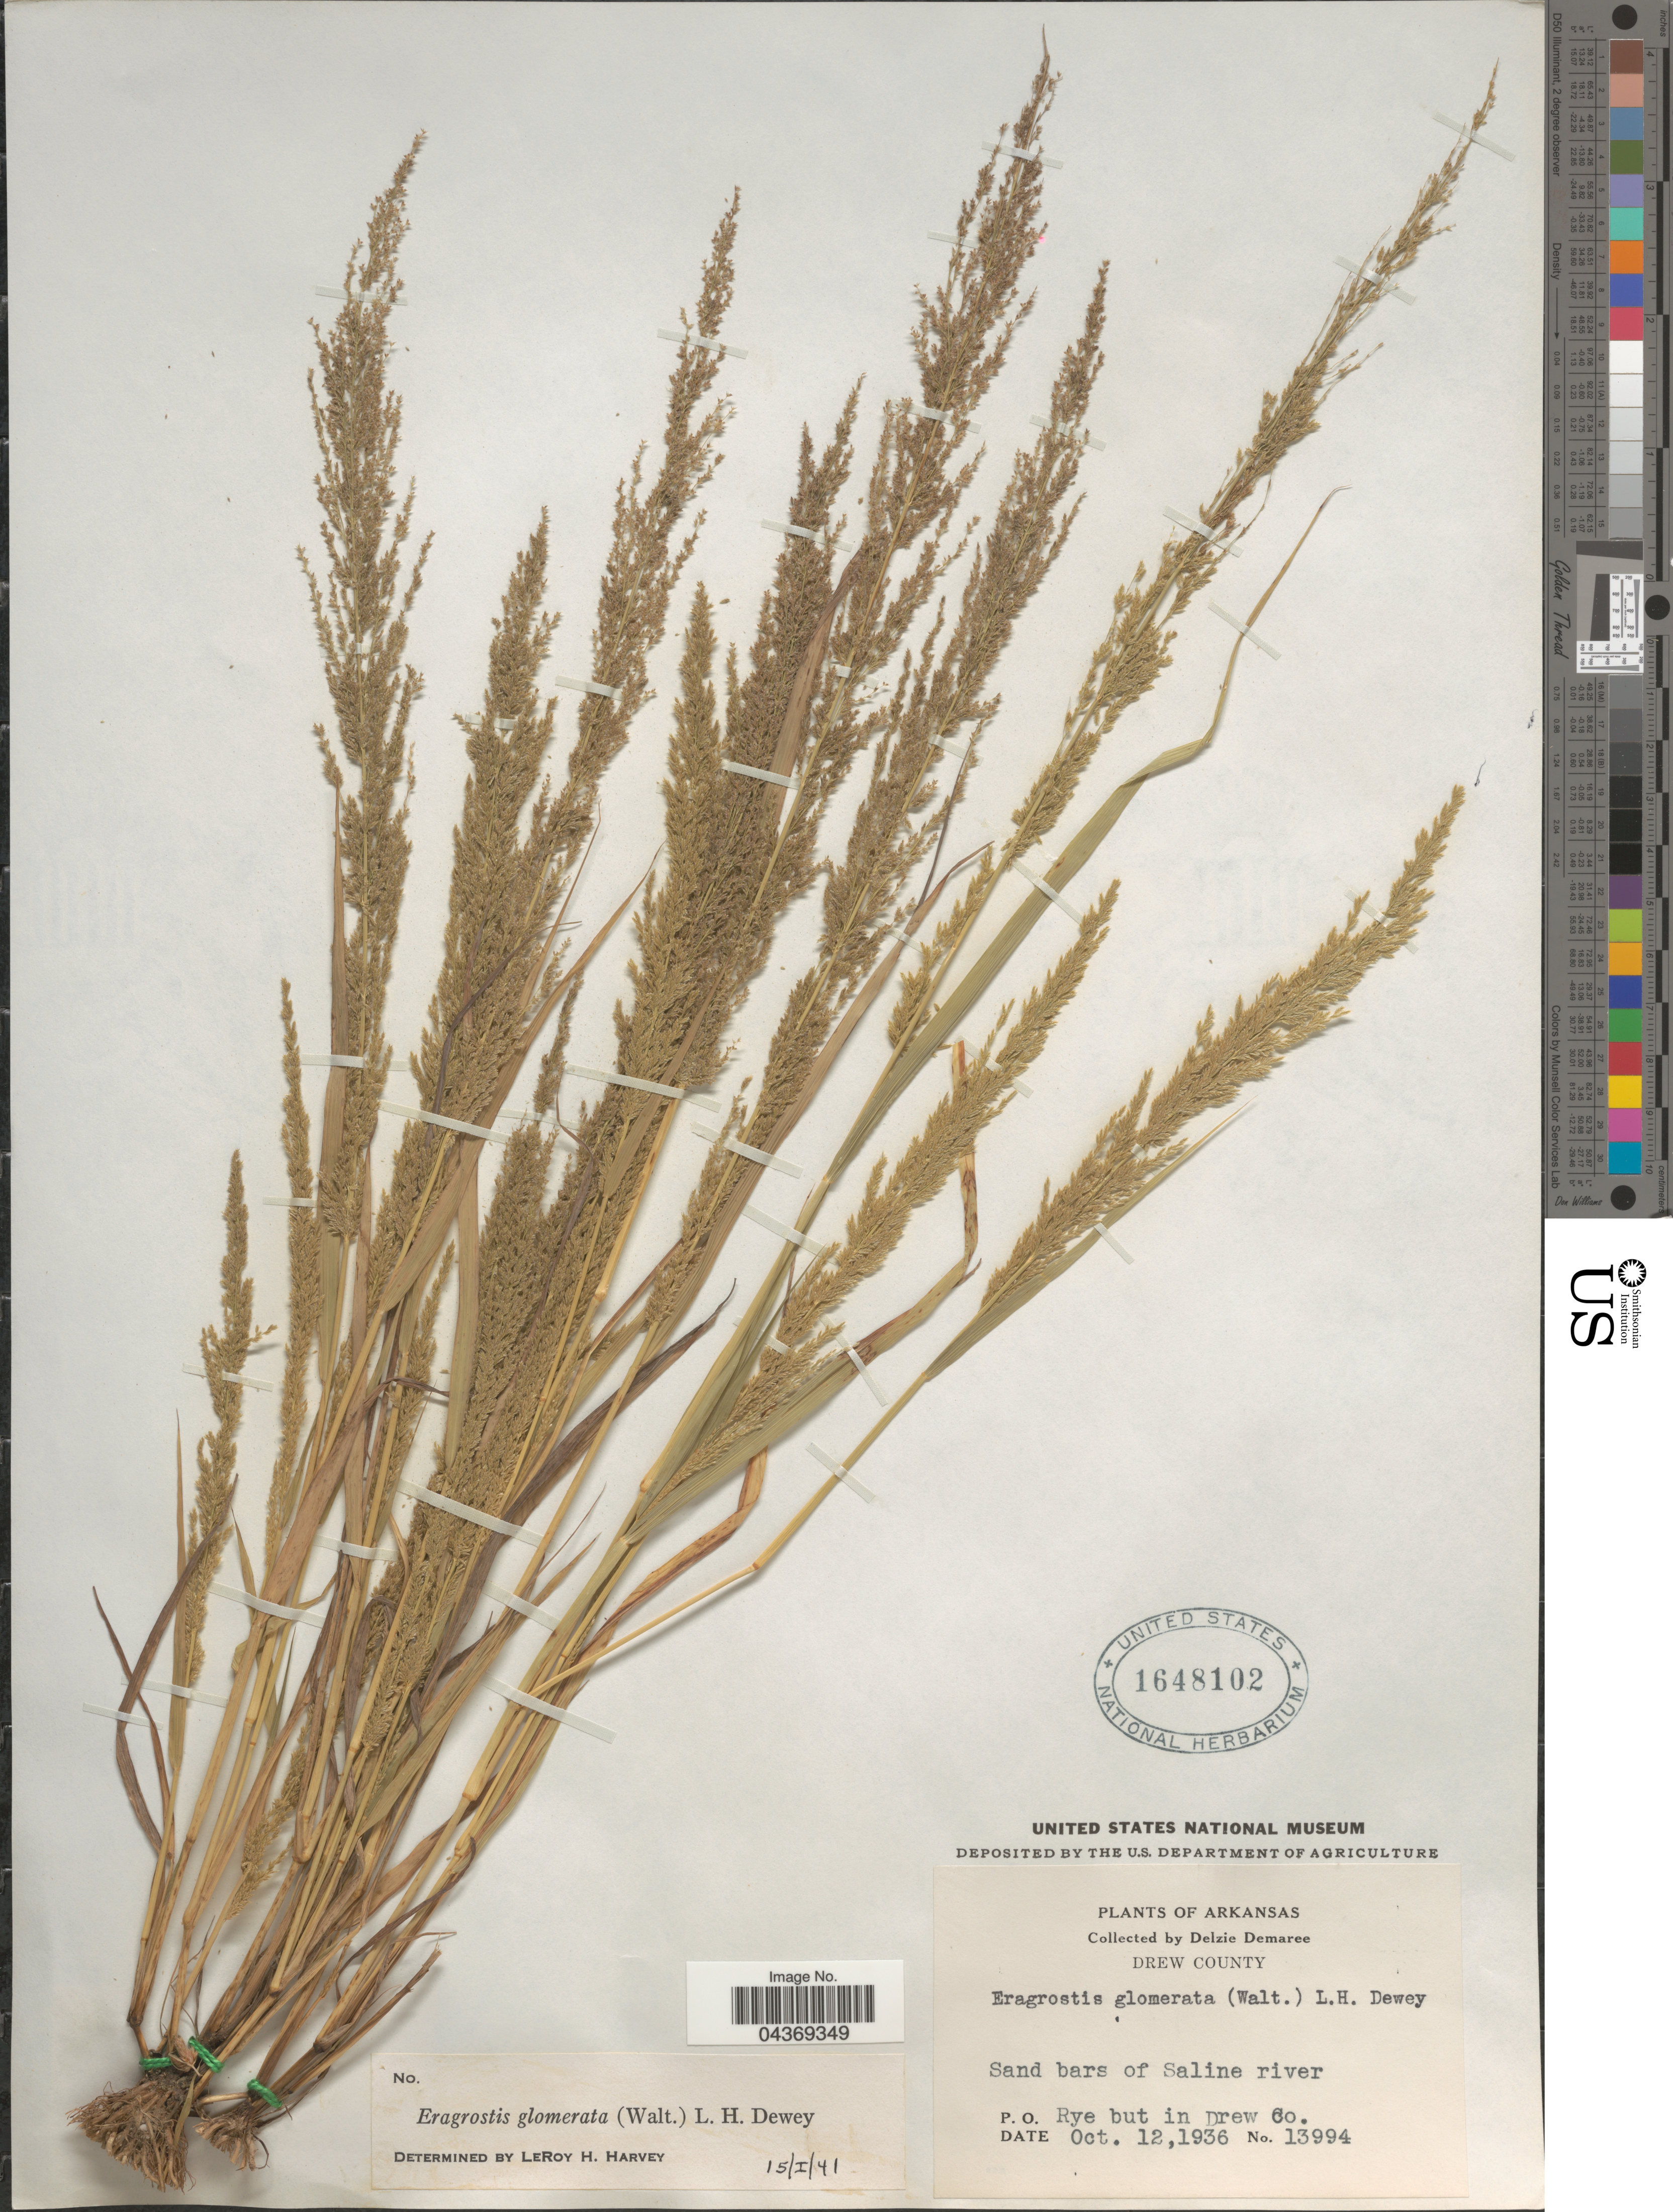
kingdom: Plantae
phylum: Tracheophyta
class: Liliopsida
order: Poales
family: Poaceae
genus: Eragrostis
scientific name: Eragrostis japonica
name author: (Thunb.) Trin.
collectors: D. Demaree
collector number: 13994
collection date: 1936-10-12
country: United States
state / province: Arkansas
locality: Drew County. Sand bars of Saline river. P.O. Rye but in Drew Co.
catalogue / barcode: US 1648102